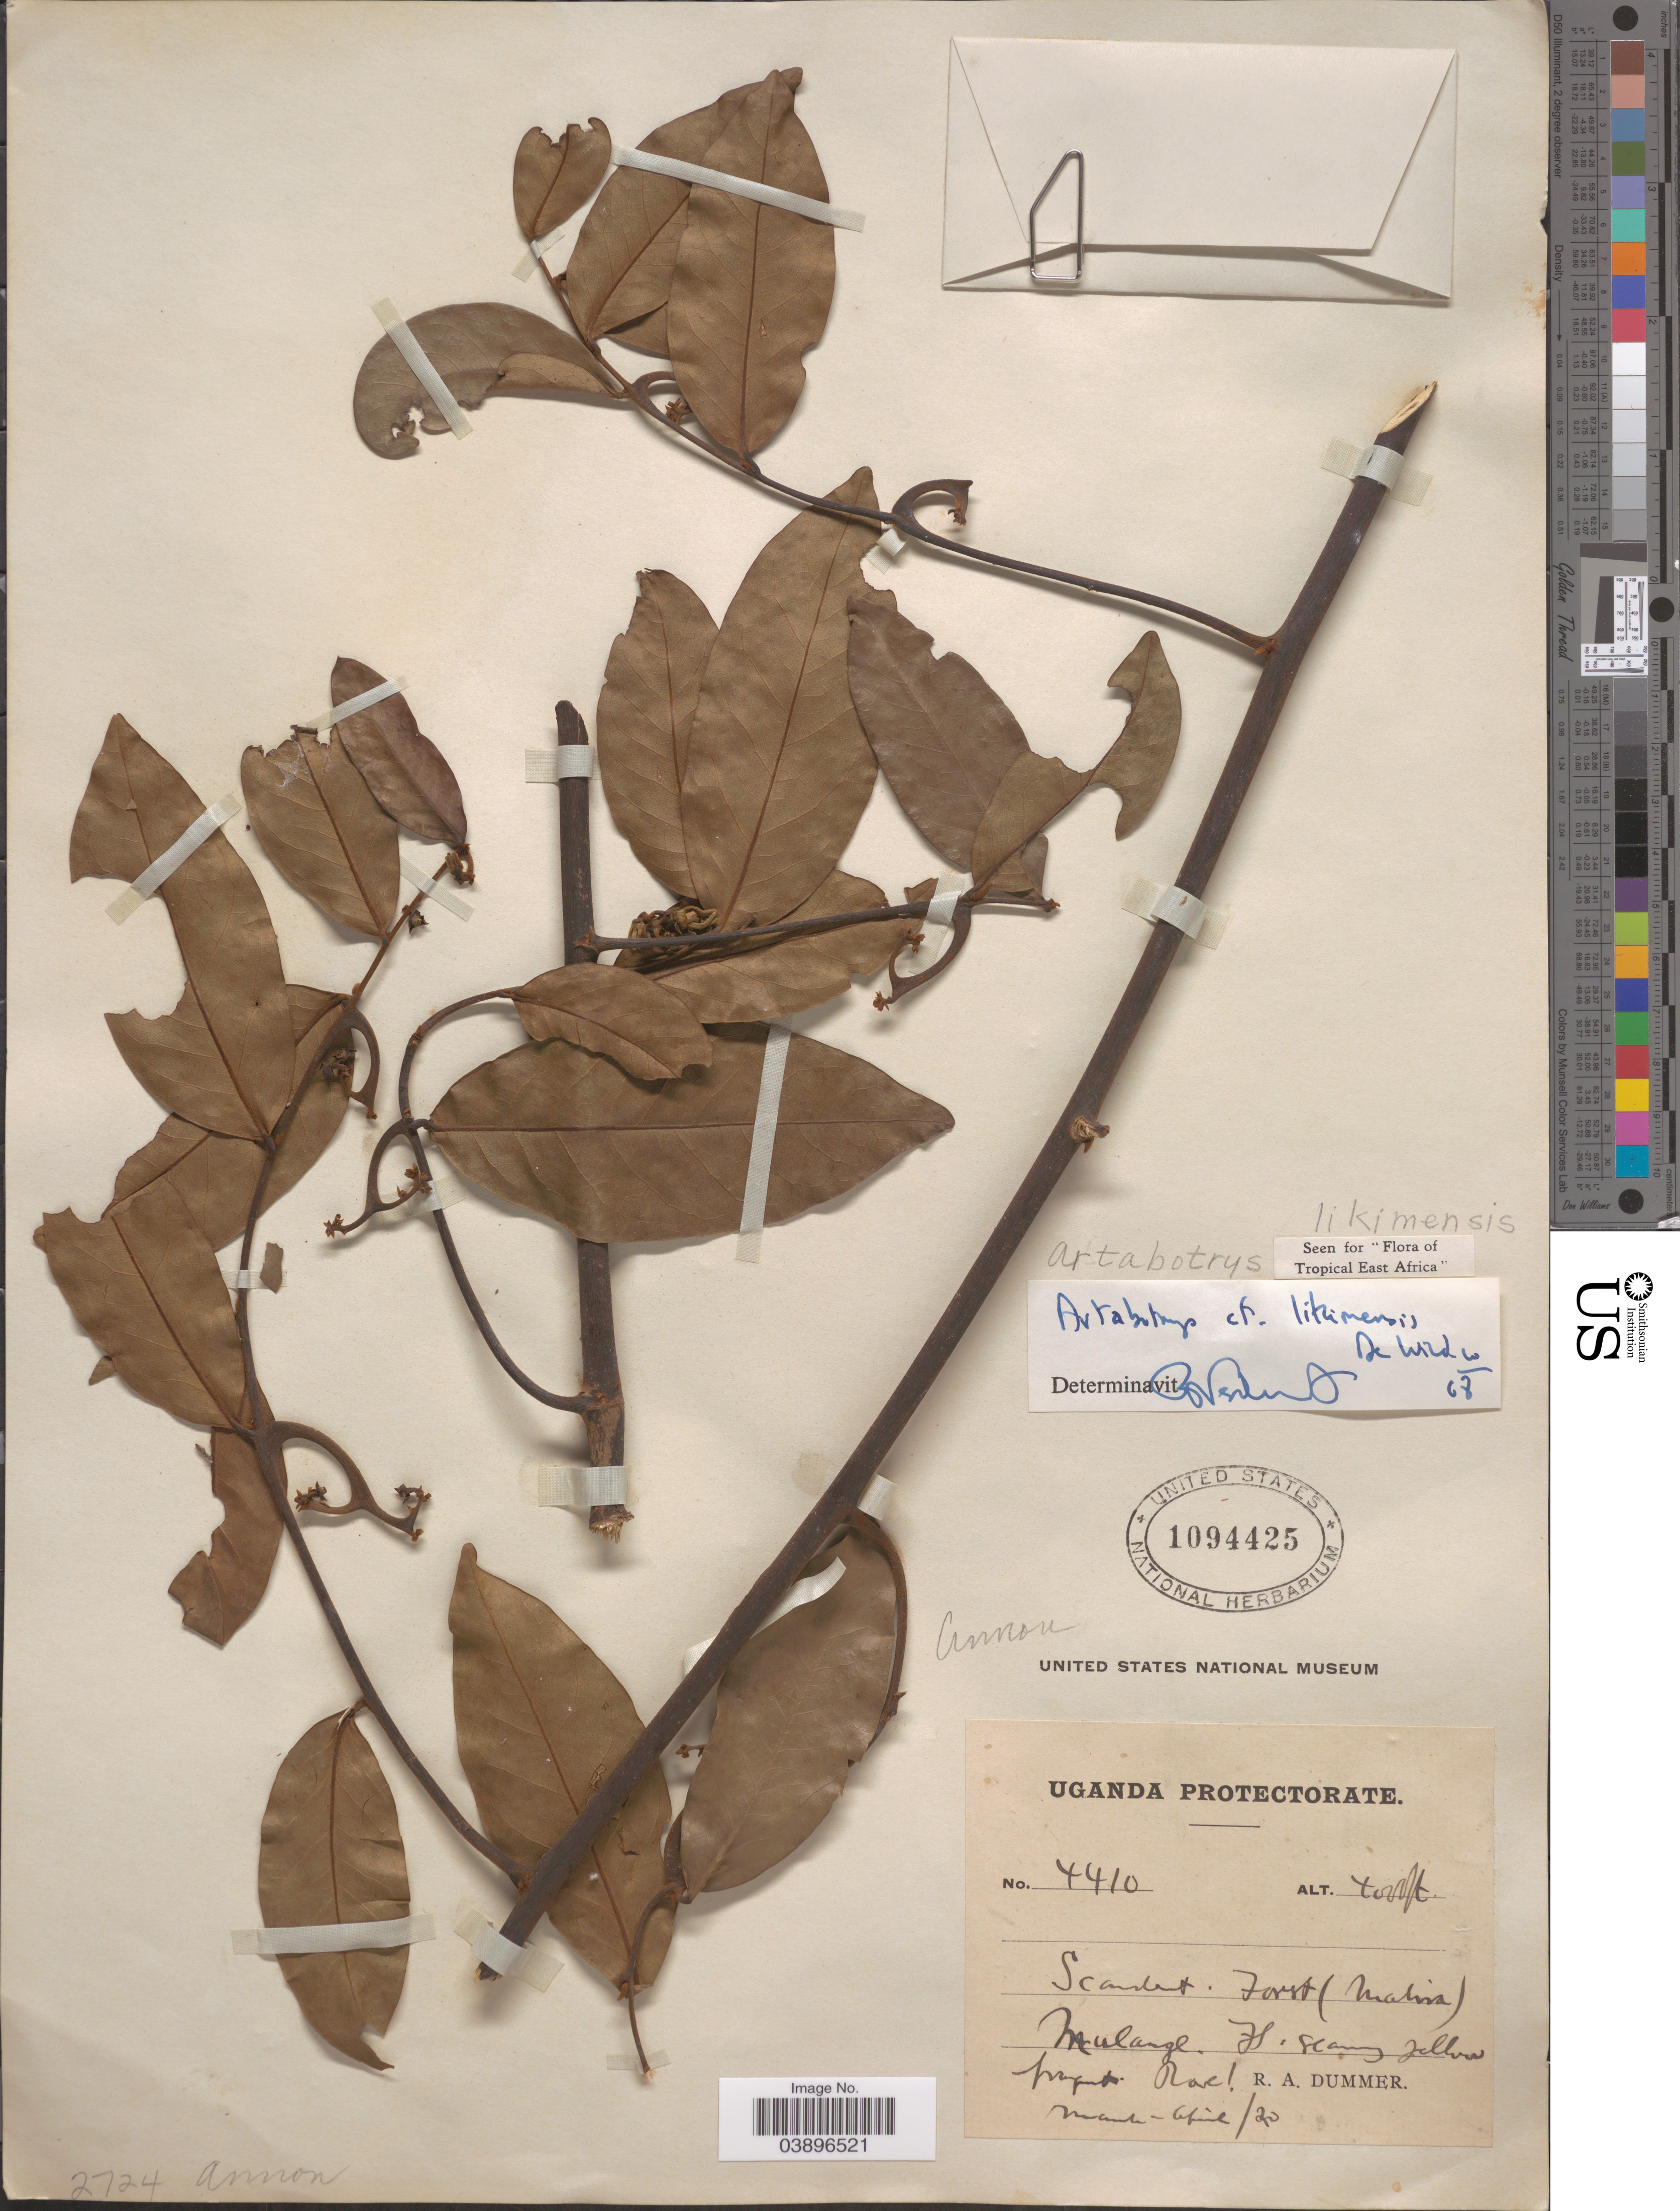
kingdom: Plantae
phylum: Tracheophyta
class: Magnoliopsida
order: Magnoliales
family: Annonaceae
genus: Artabotrys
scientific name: Artabotrys likimensis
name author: De Wild.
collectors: R. Dümmer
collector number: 4410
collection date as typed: Transcribed d/m/y: /3/20 to /4/20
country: Uganda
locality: Uganda Protectorate. Mulange.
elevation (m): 1219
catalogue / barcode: US 1094425